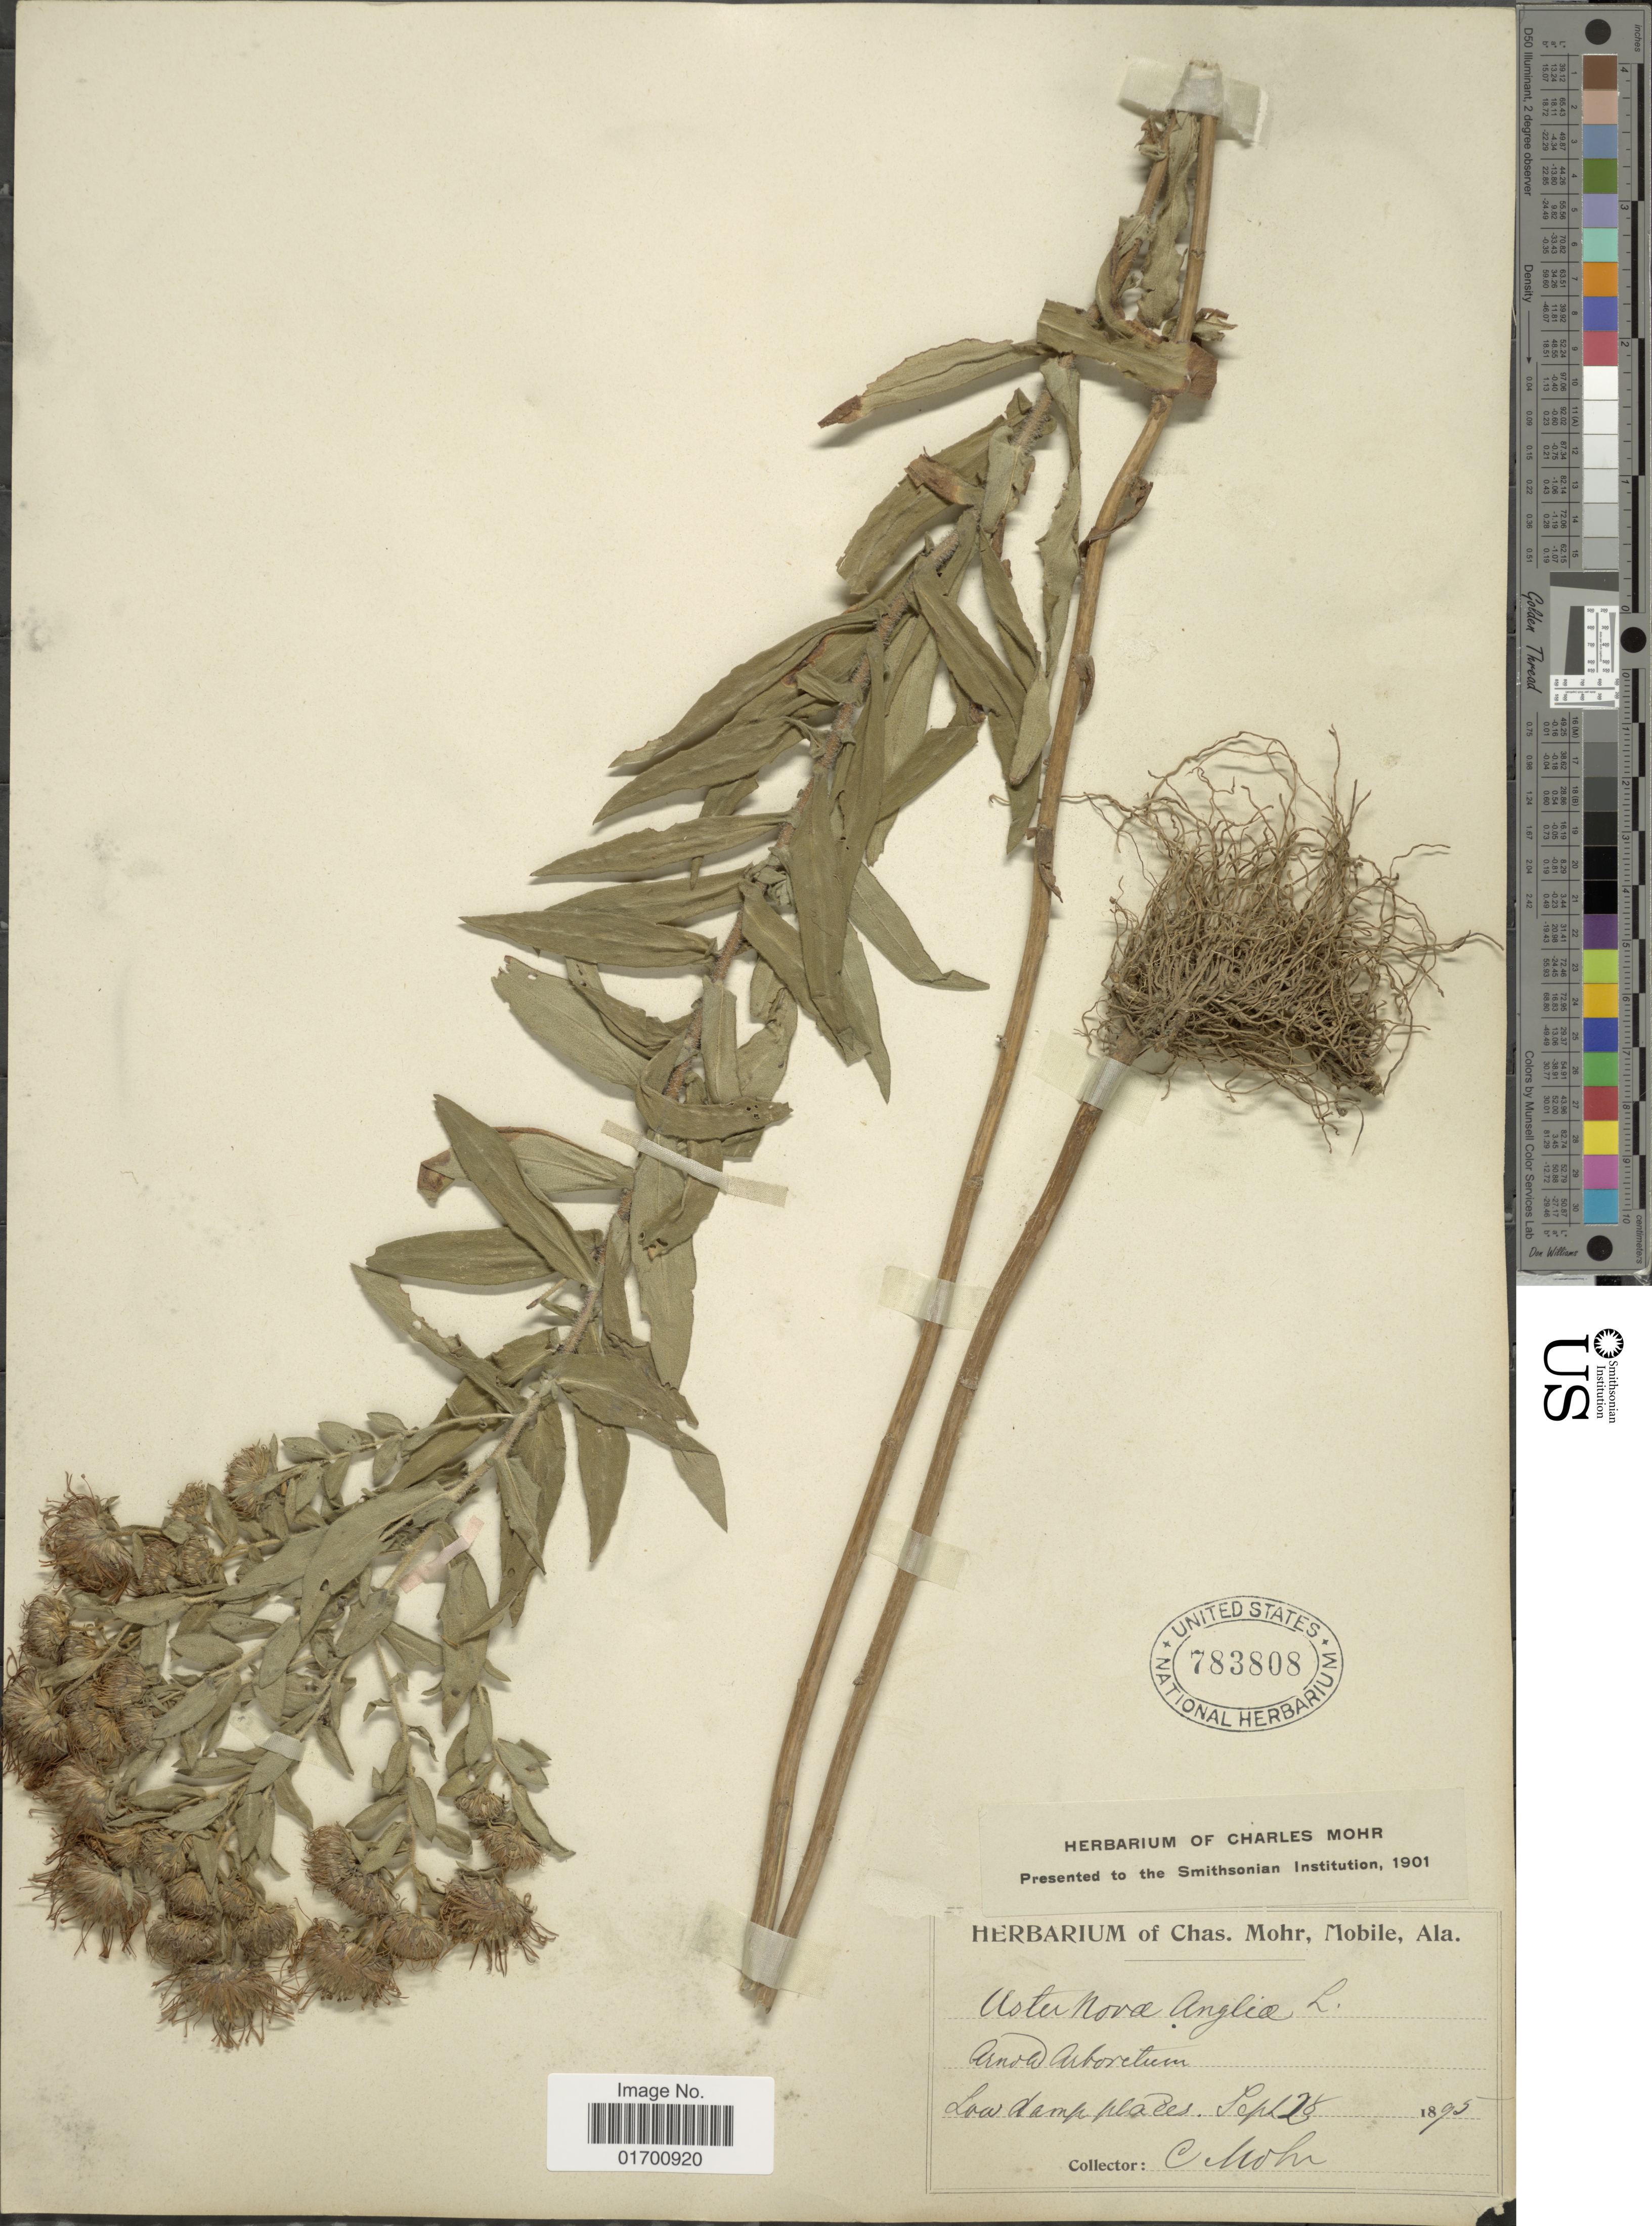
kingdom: Plantae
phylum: Tracheophyta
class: Magnoliopsida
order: Asterales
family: Asteraceae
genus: Symphyotrichum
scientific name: Symphyotrichum novae-angliae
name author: (L.) G.L. Nesom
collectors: C. T. Mohr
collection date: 1895-09-28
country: United States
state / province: Massachusetts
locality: Low damp places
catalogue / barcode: US 783808